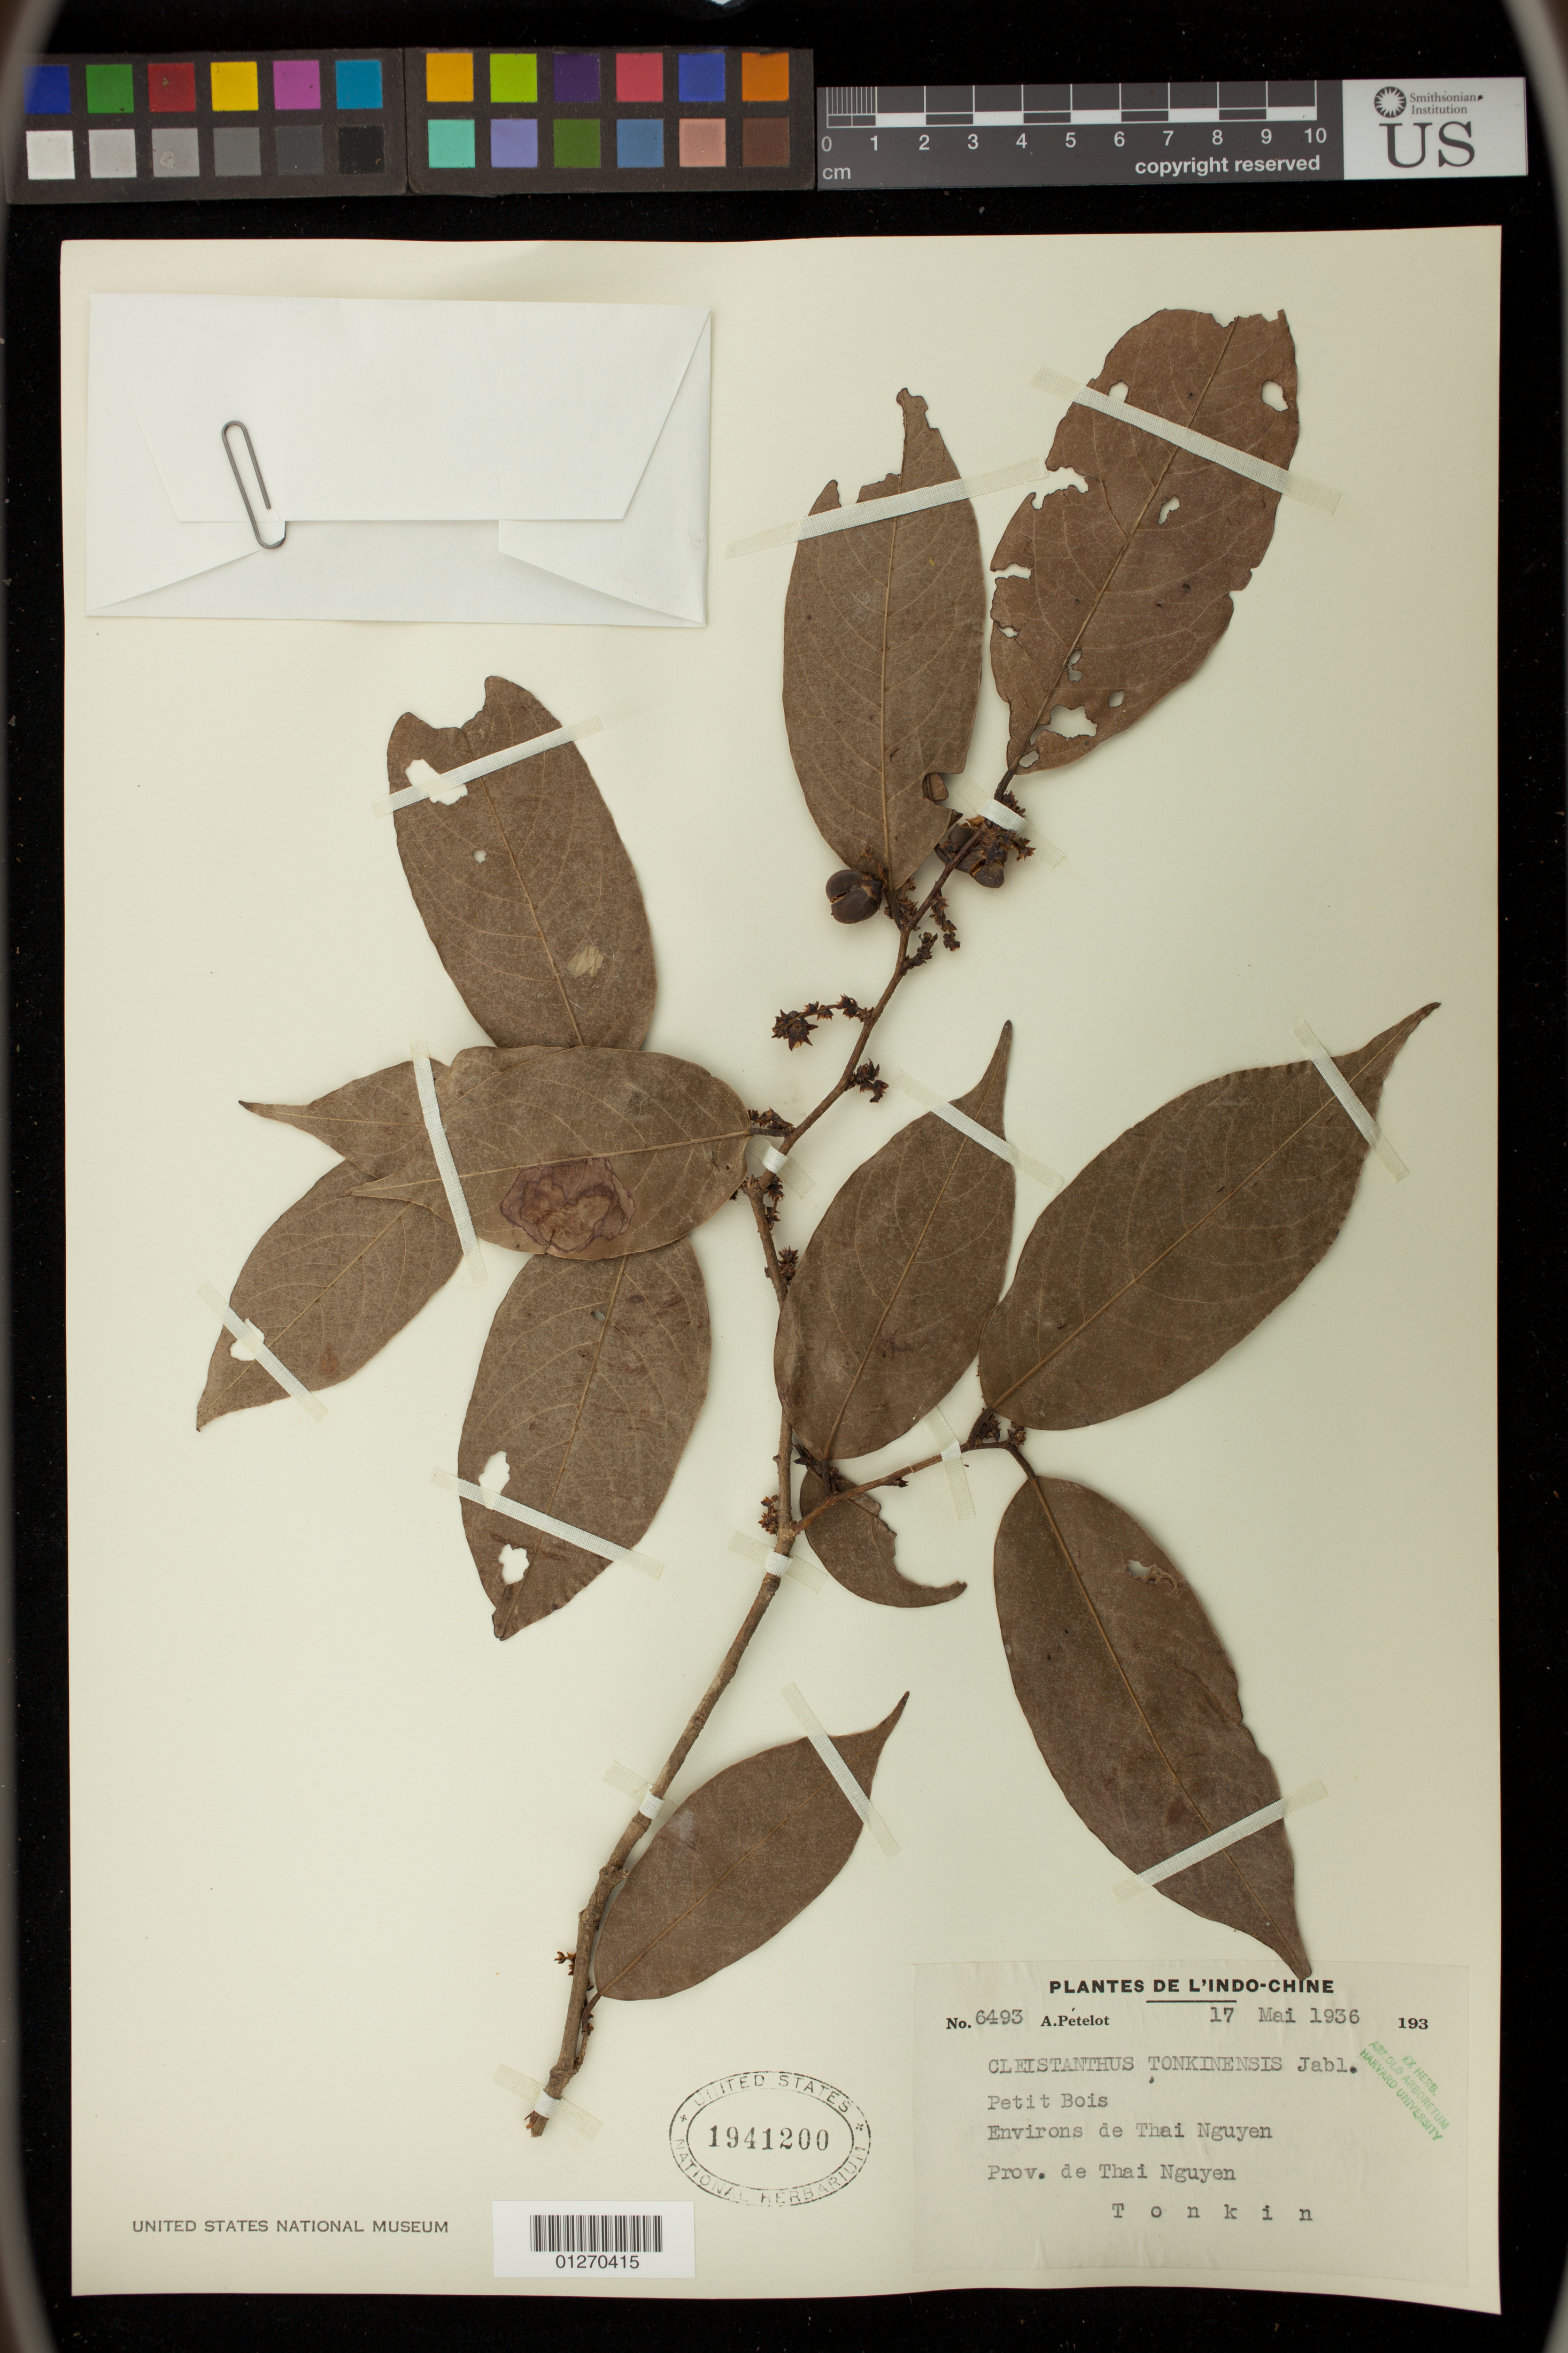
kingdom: Plantae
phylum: Tracheophyta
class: Magnoliopsida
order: Malpighiales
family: Phyllanthaceae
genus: Cleistanthus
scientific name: Cleistanthus tonkinensis Merr., ined. (non Jabl.)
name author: Merr.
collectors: A. Petelot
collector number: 6493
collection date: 1936-05-17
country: Vietnam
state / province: Thai Nguyen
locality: Environs de Thai Nguyen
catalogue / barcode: US 1941200